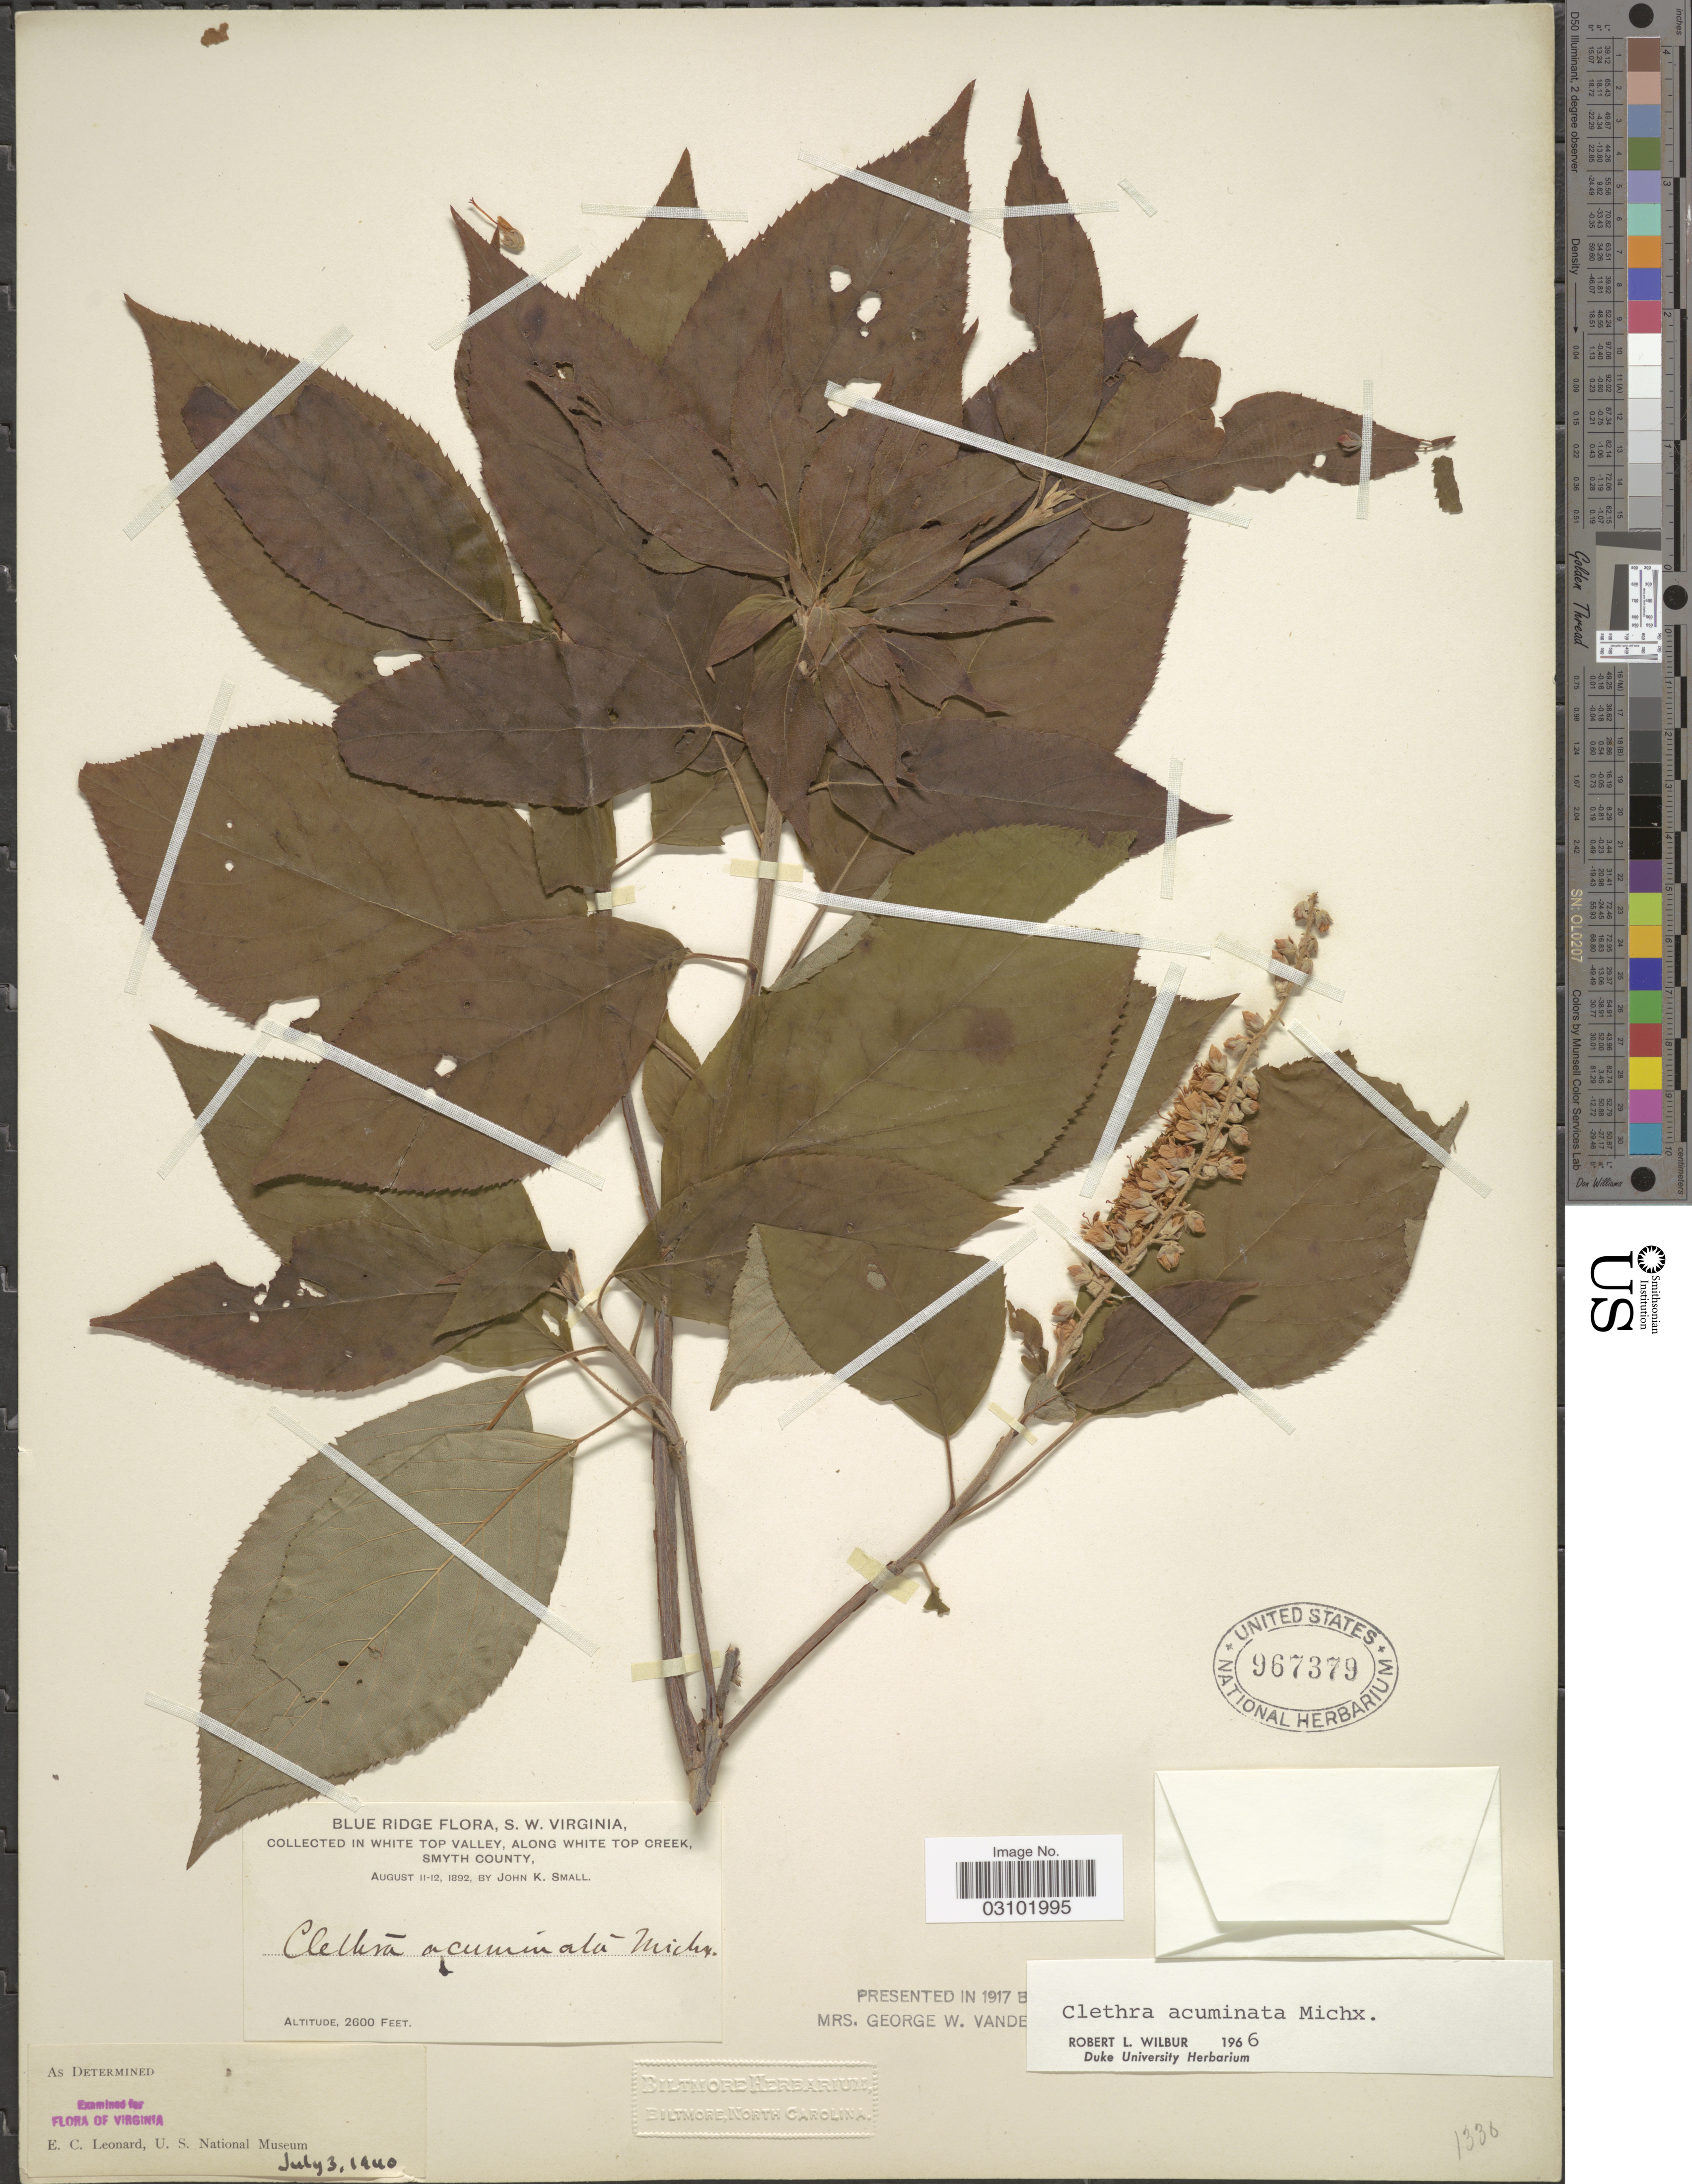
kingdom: Plantae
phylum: Tracheophyta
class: Magnoliopsida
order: Ericales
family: Clethraceae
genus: Clethra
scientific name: Clethra acuminata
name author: Michx.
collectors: J. K. Small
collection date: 1892-08-11/1892-08-12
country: United States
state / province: Virginia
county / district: Smyth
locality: Blue Ridge, S. W. Virginia, in White Top Valley, along White Top Creek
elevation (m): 792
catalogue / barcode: US 967379